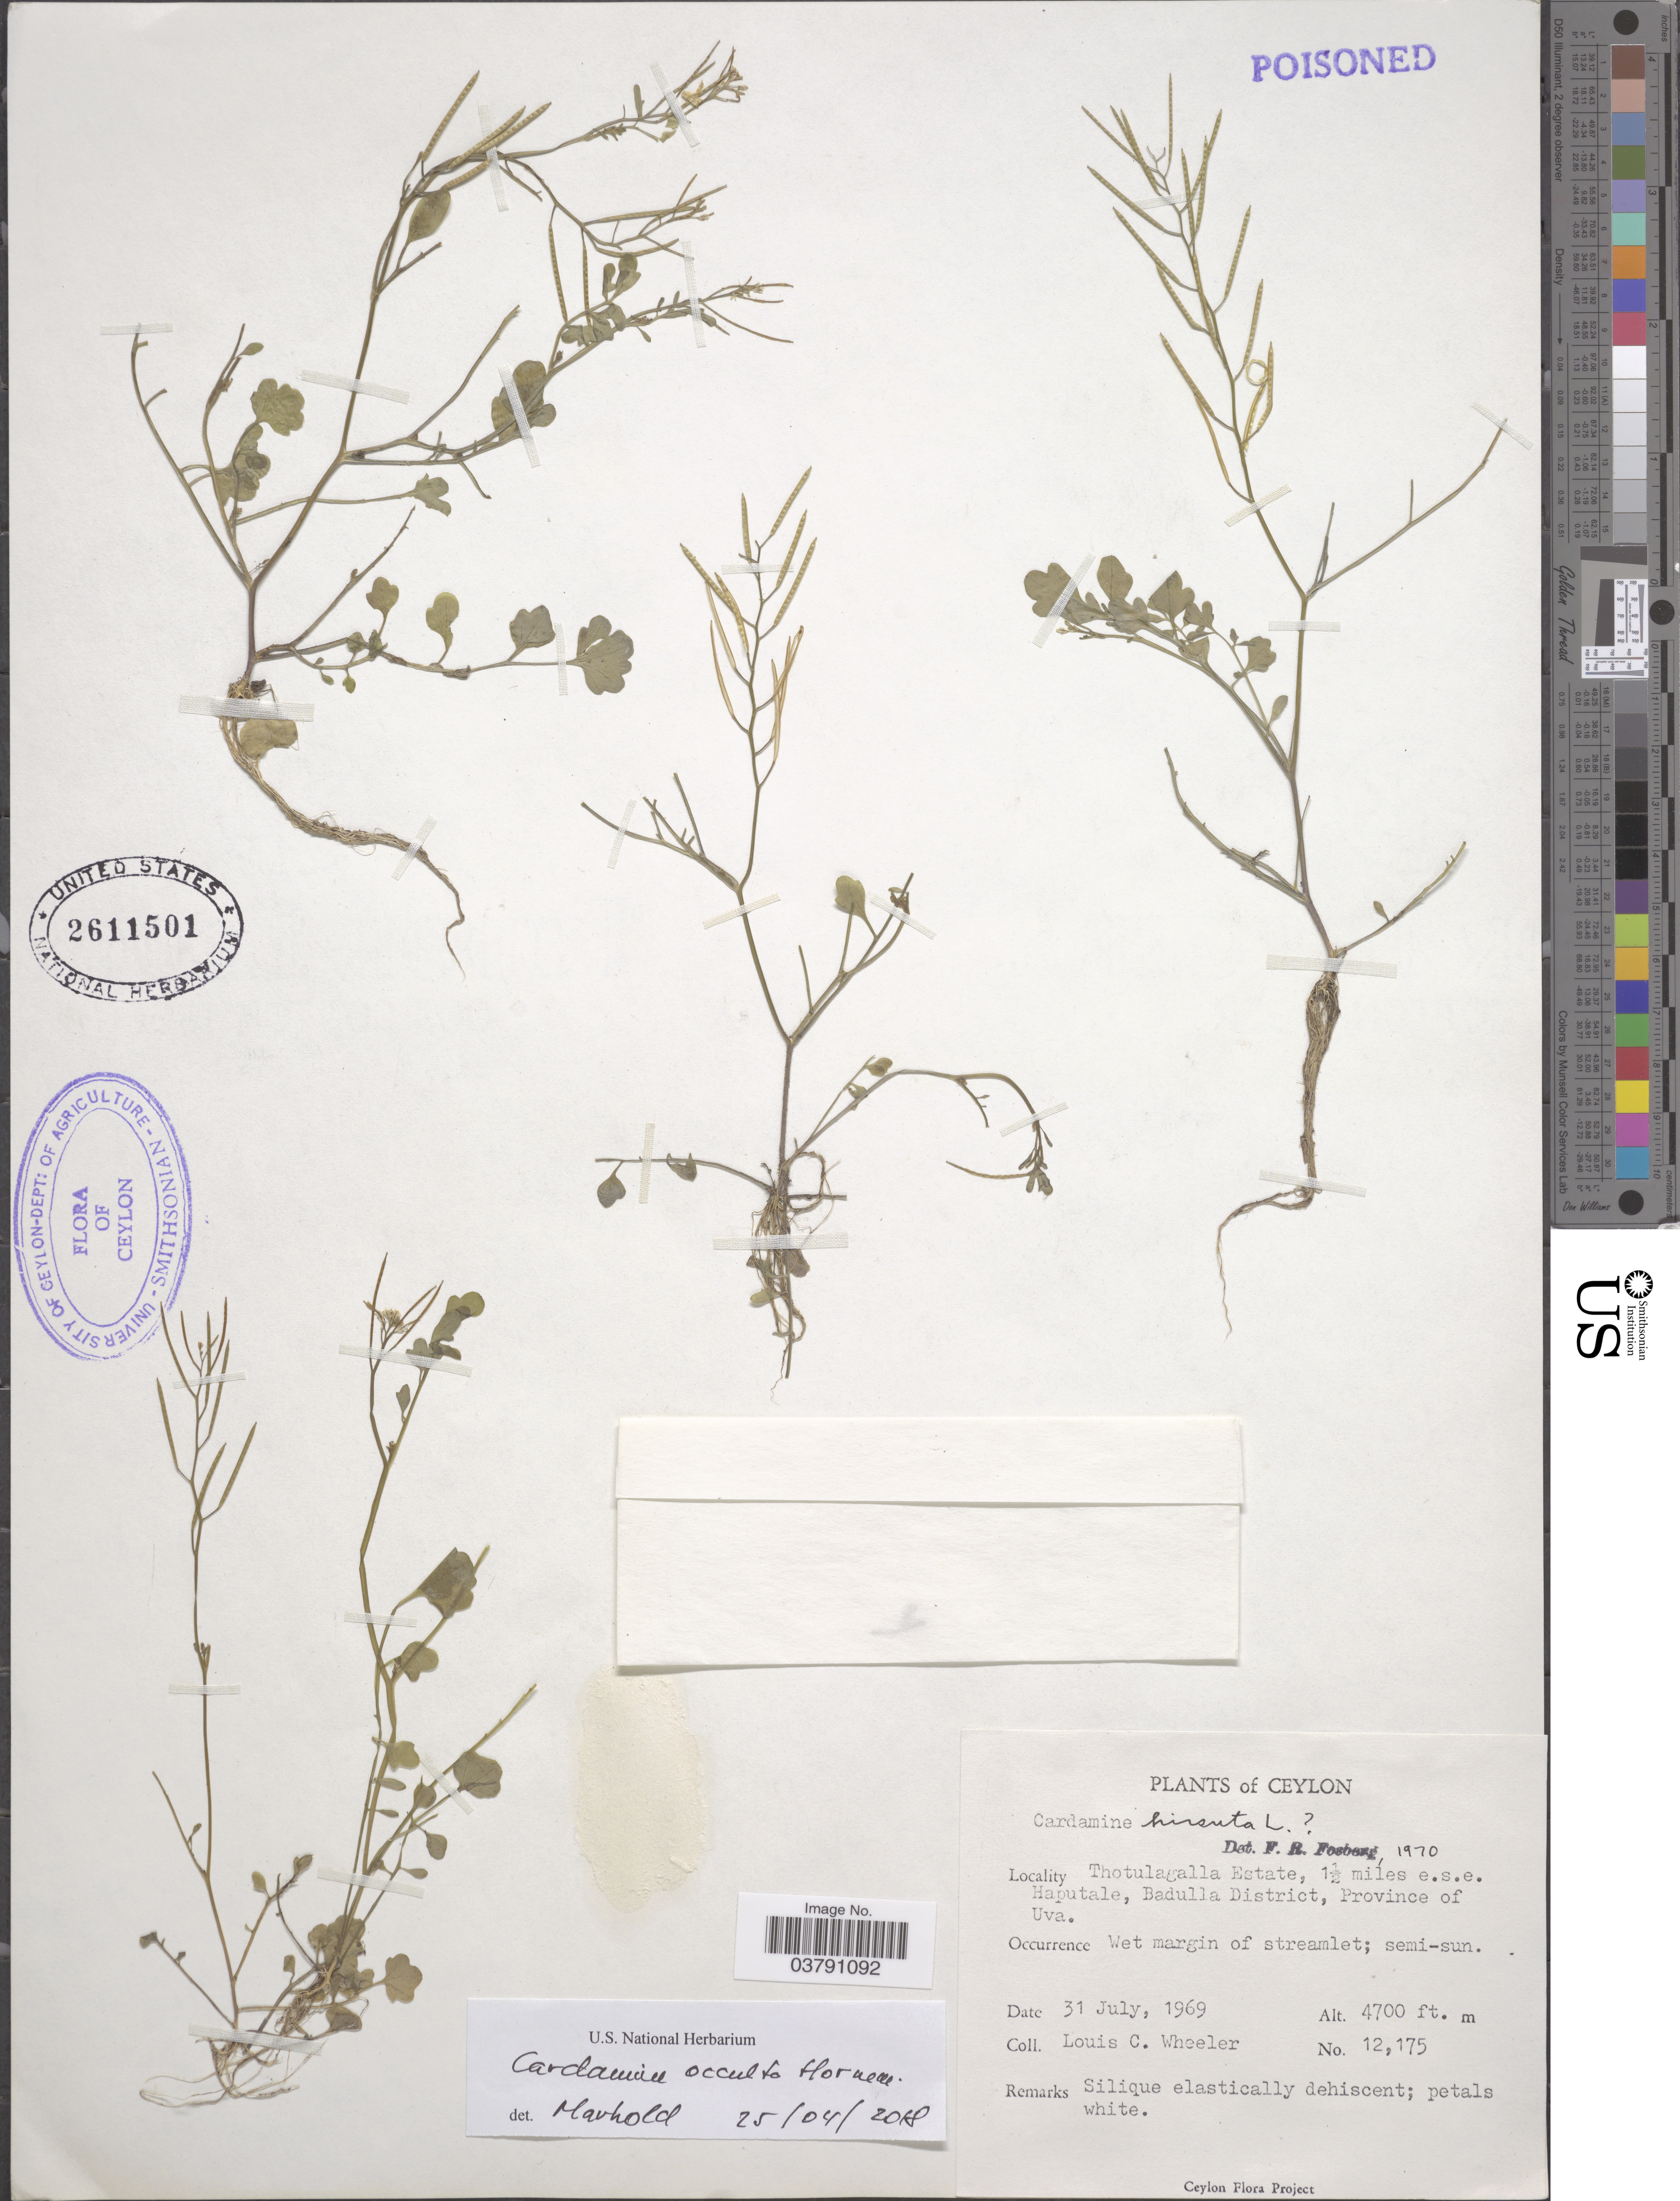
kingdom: Plantae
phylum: Tracheophyta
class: Magnoliopsida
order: Brassicales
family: Brassicaceae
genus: Cardamine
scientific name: Cardamine occulta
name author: Hornem.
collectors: L. C. Wheeler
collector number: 12175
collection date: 1969-07-31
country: Sri Lanka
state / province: Uva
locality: Ceylon. Thotulagalla Estate, 1½ miles e.s.e. Haputale, Badulla District.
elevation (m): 1433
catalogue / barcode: US 2611501